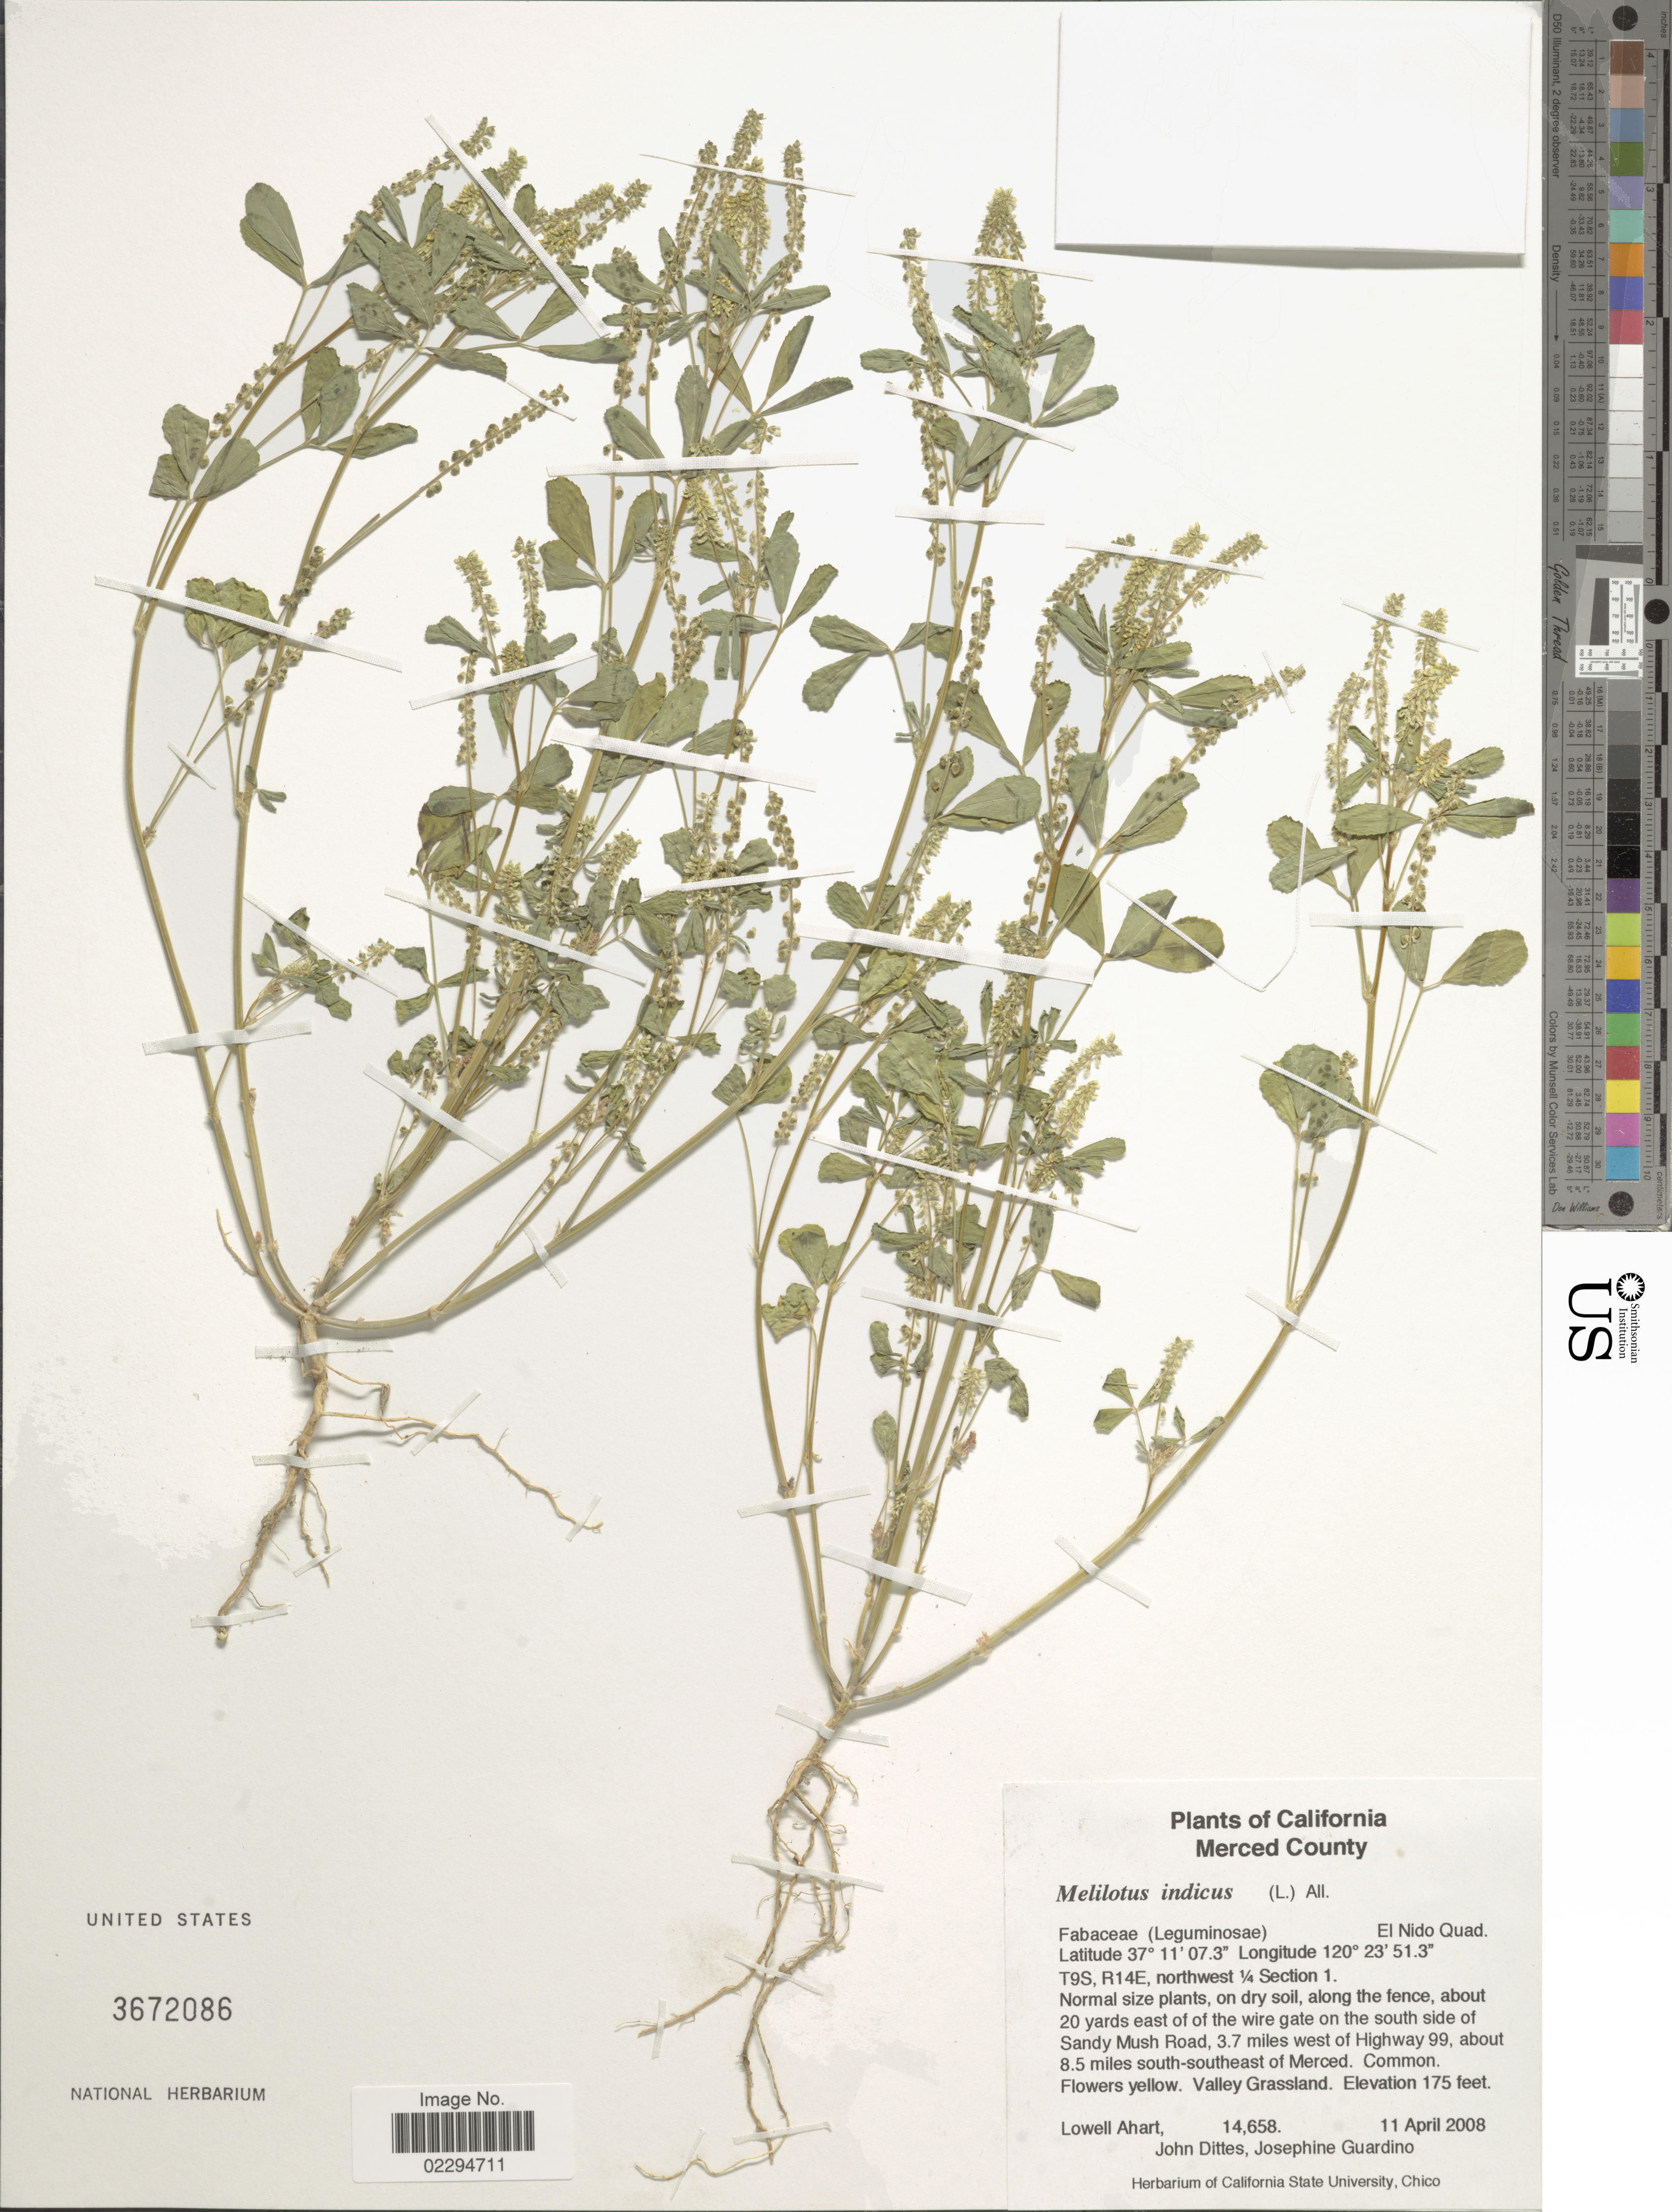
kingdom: Plantae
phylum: Tracheophyta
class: Magnoliopsida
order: Fabales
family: Fabaceae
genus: Melilotus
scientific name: Melilotus indicus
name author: (L.) All.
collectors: L. Ahart, J. Dittes & J. Guardino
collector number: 14658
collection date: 2008-04-11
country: United States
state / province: California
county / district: Merced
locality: Merced County. T9S, R14E, northwest ¼ Section 1. about 20 yards east of of the wire gate on the south side of Sandy Mush Road, 3.7 miles west of Highway 99, about 8.5 miles south-southeast of Merced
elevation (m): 53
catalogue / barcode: US 3672086